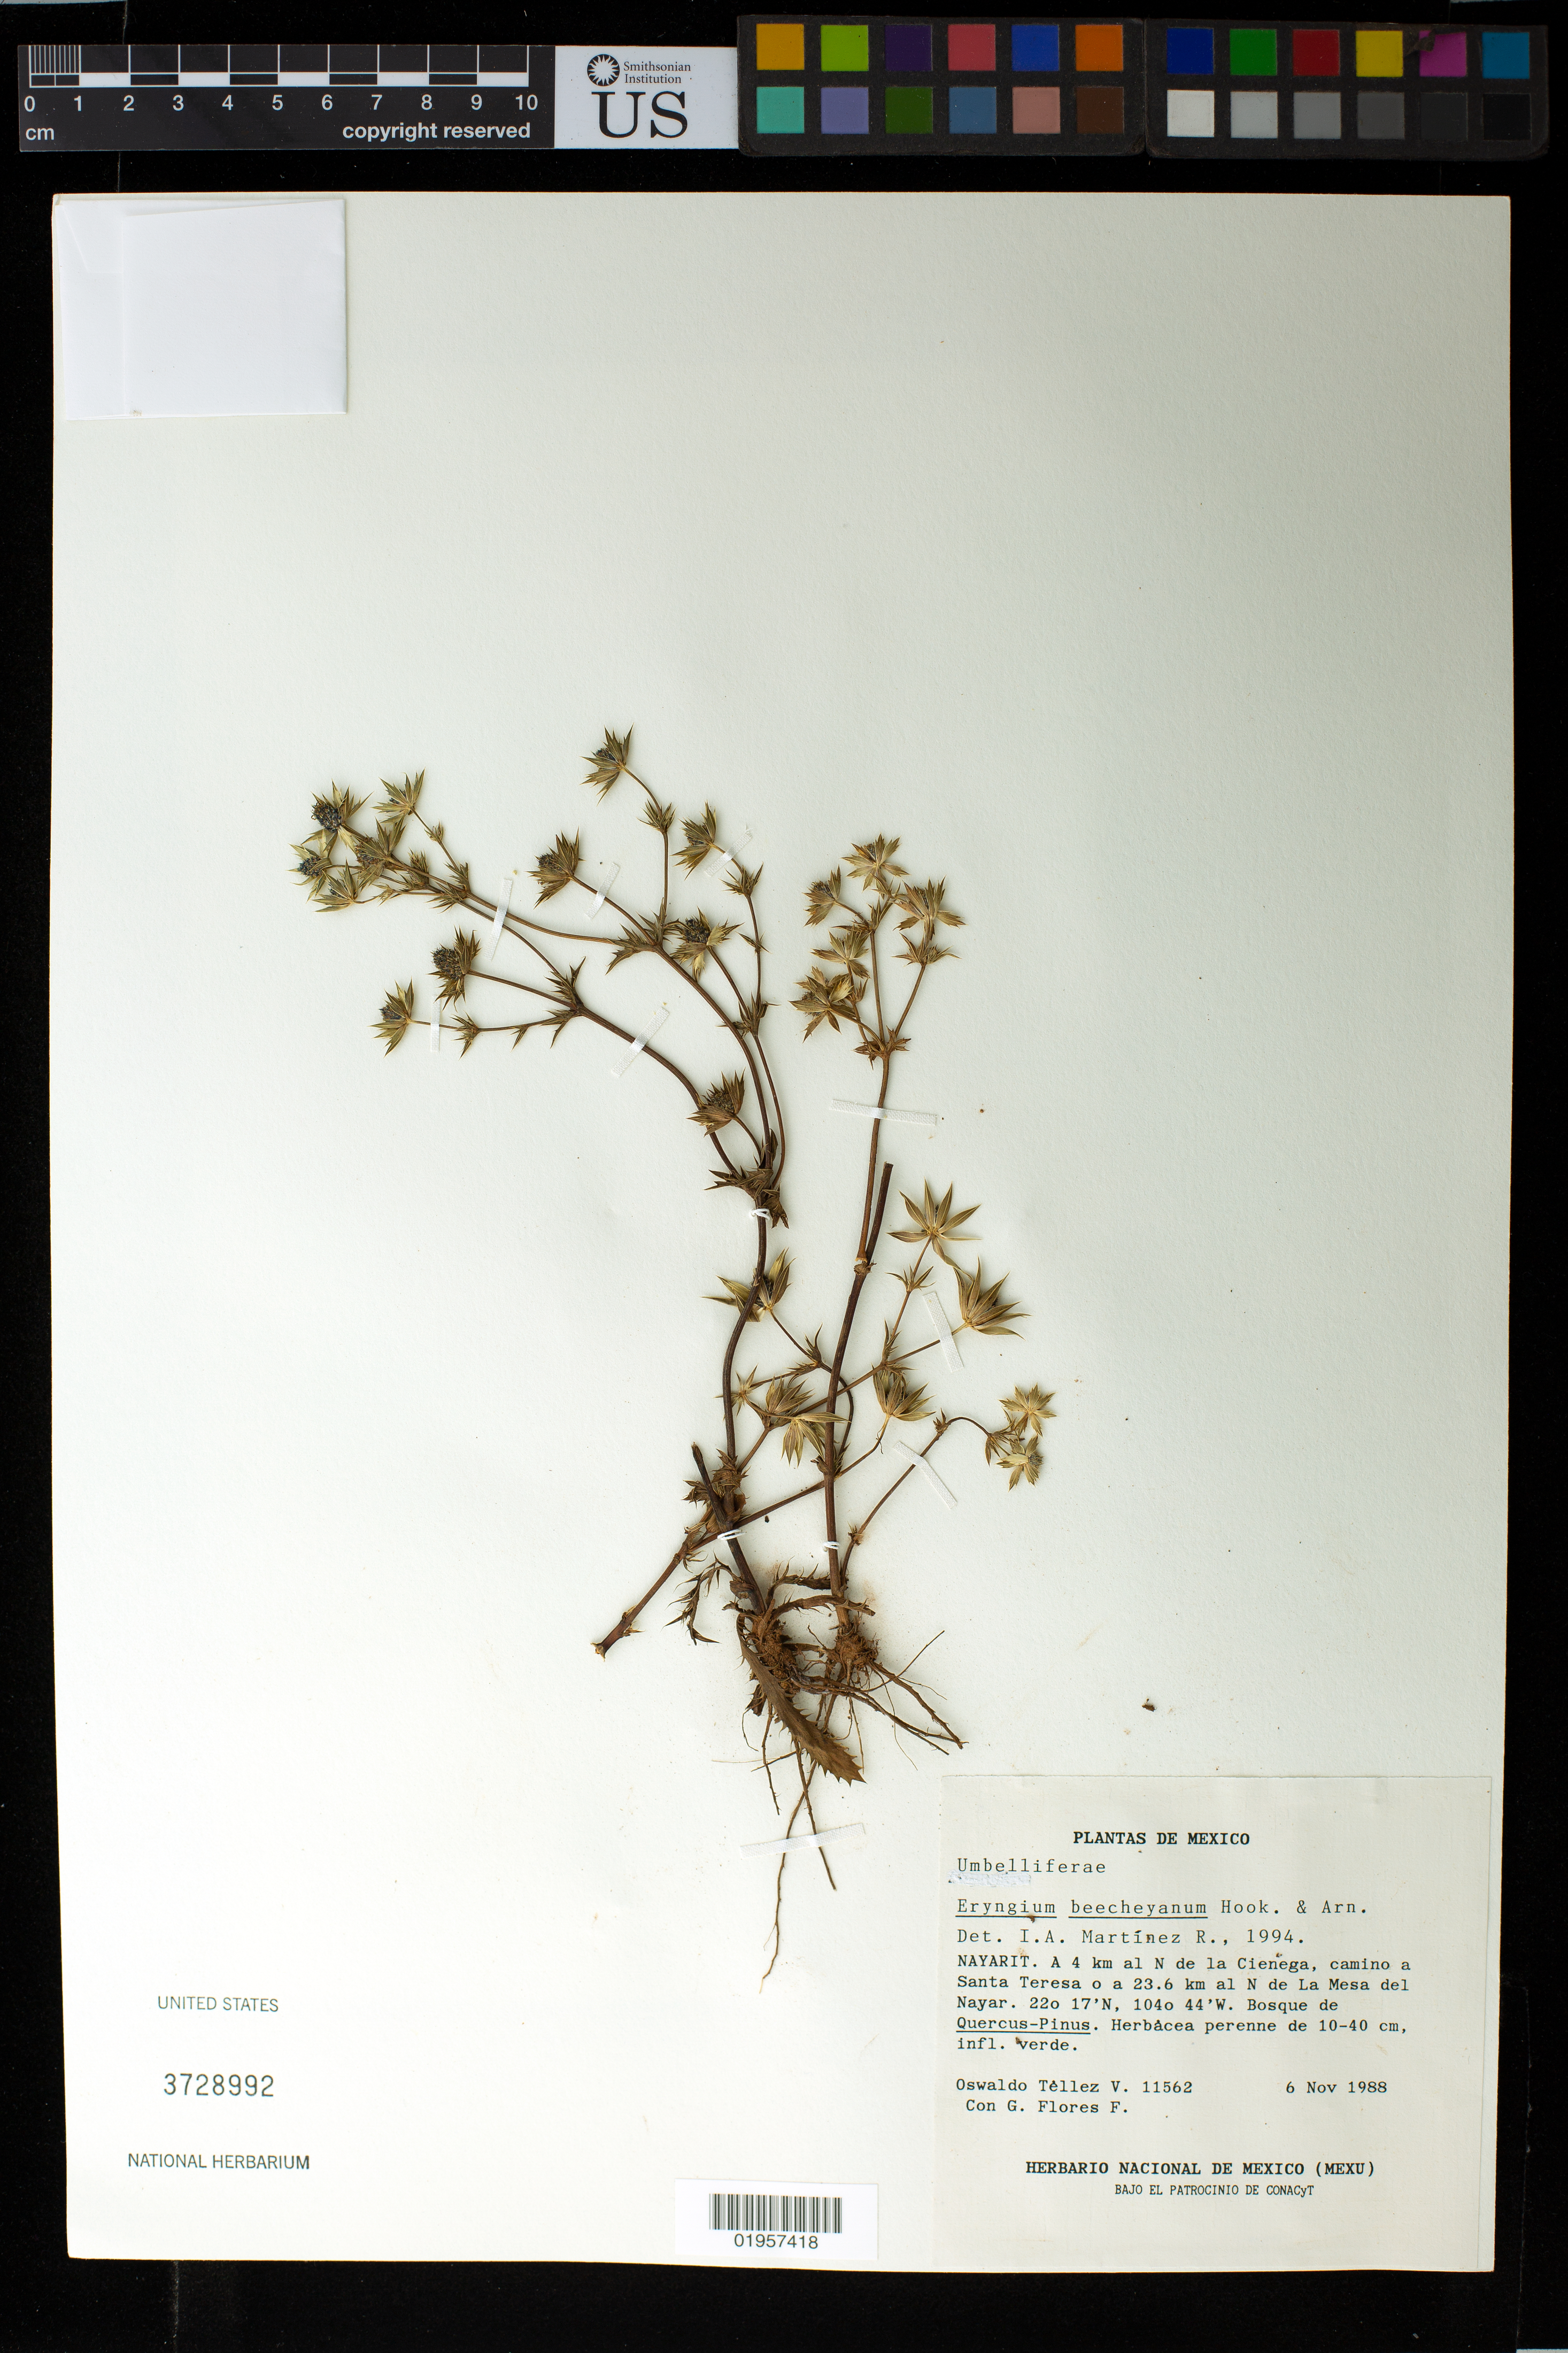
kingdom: Plantae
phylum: Tracheophyta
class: Magnoliopsida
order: Apiales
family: Apiaceae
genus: Eryngium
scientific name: Eryngium beecheyanum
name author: Hook. f. & Arn.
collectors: O. Tellez & G. Flores F.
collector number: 11562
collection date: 1990-11-30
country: Mexico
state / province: Nayarit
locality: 4 km al N de la Cienega, camino a Santa Teresa, 23.6 km al N de La Mesa del Nayar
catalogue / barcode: US 3728992